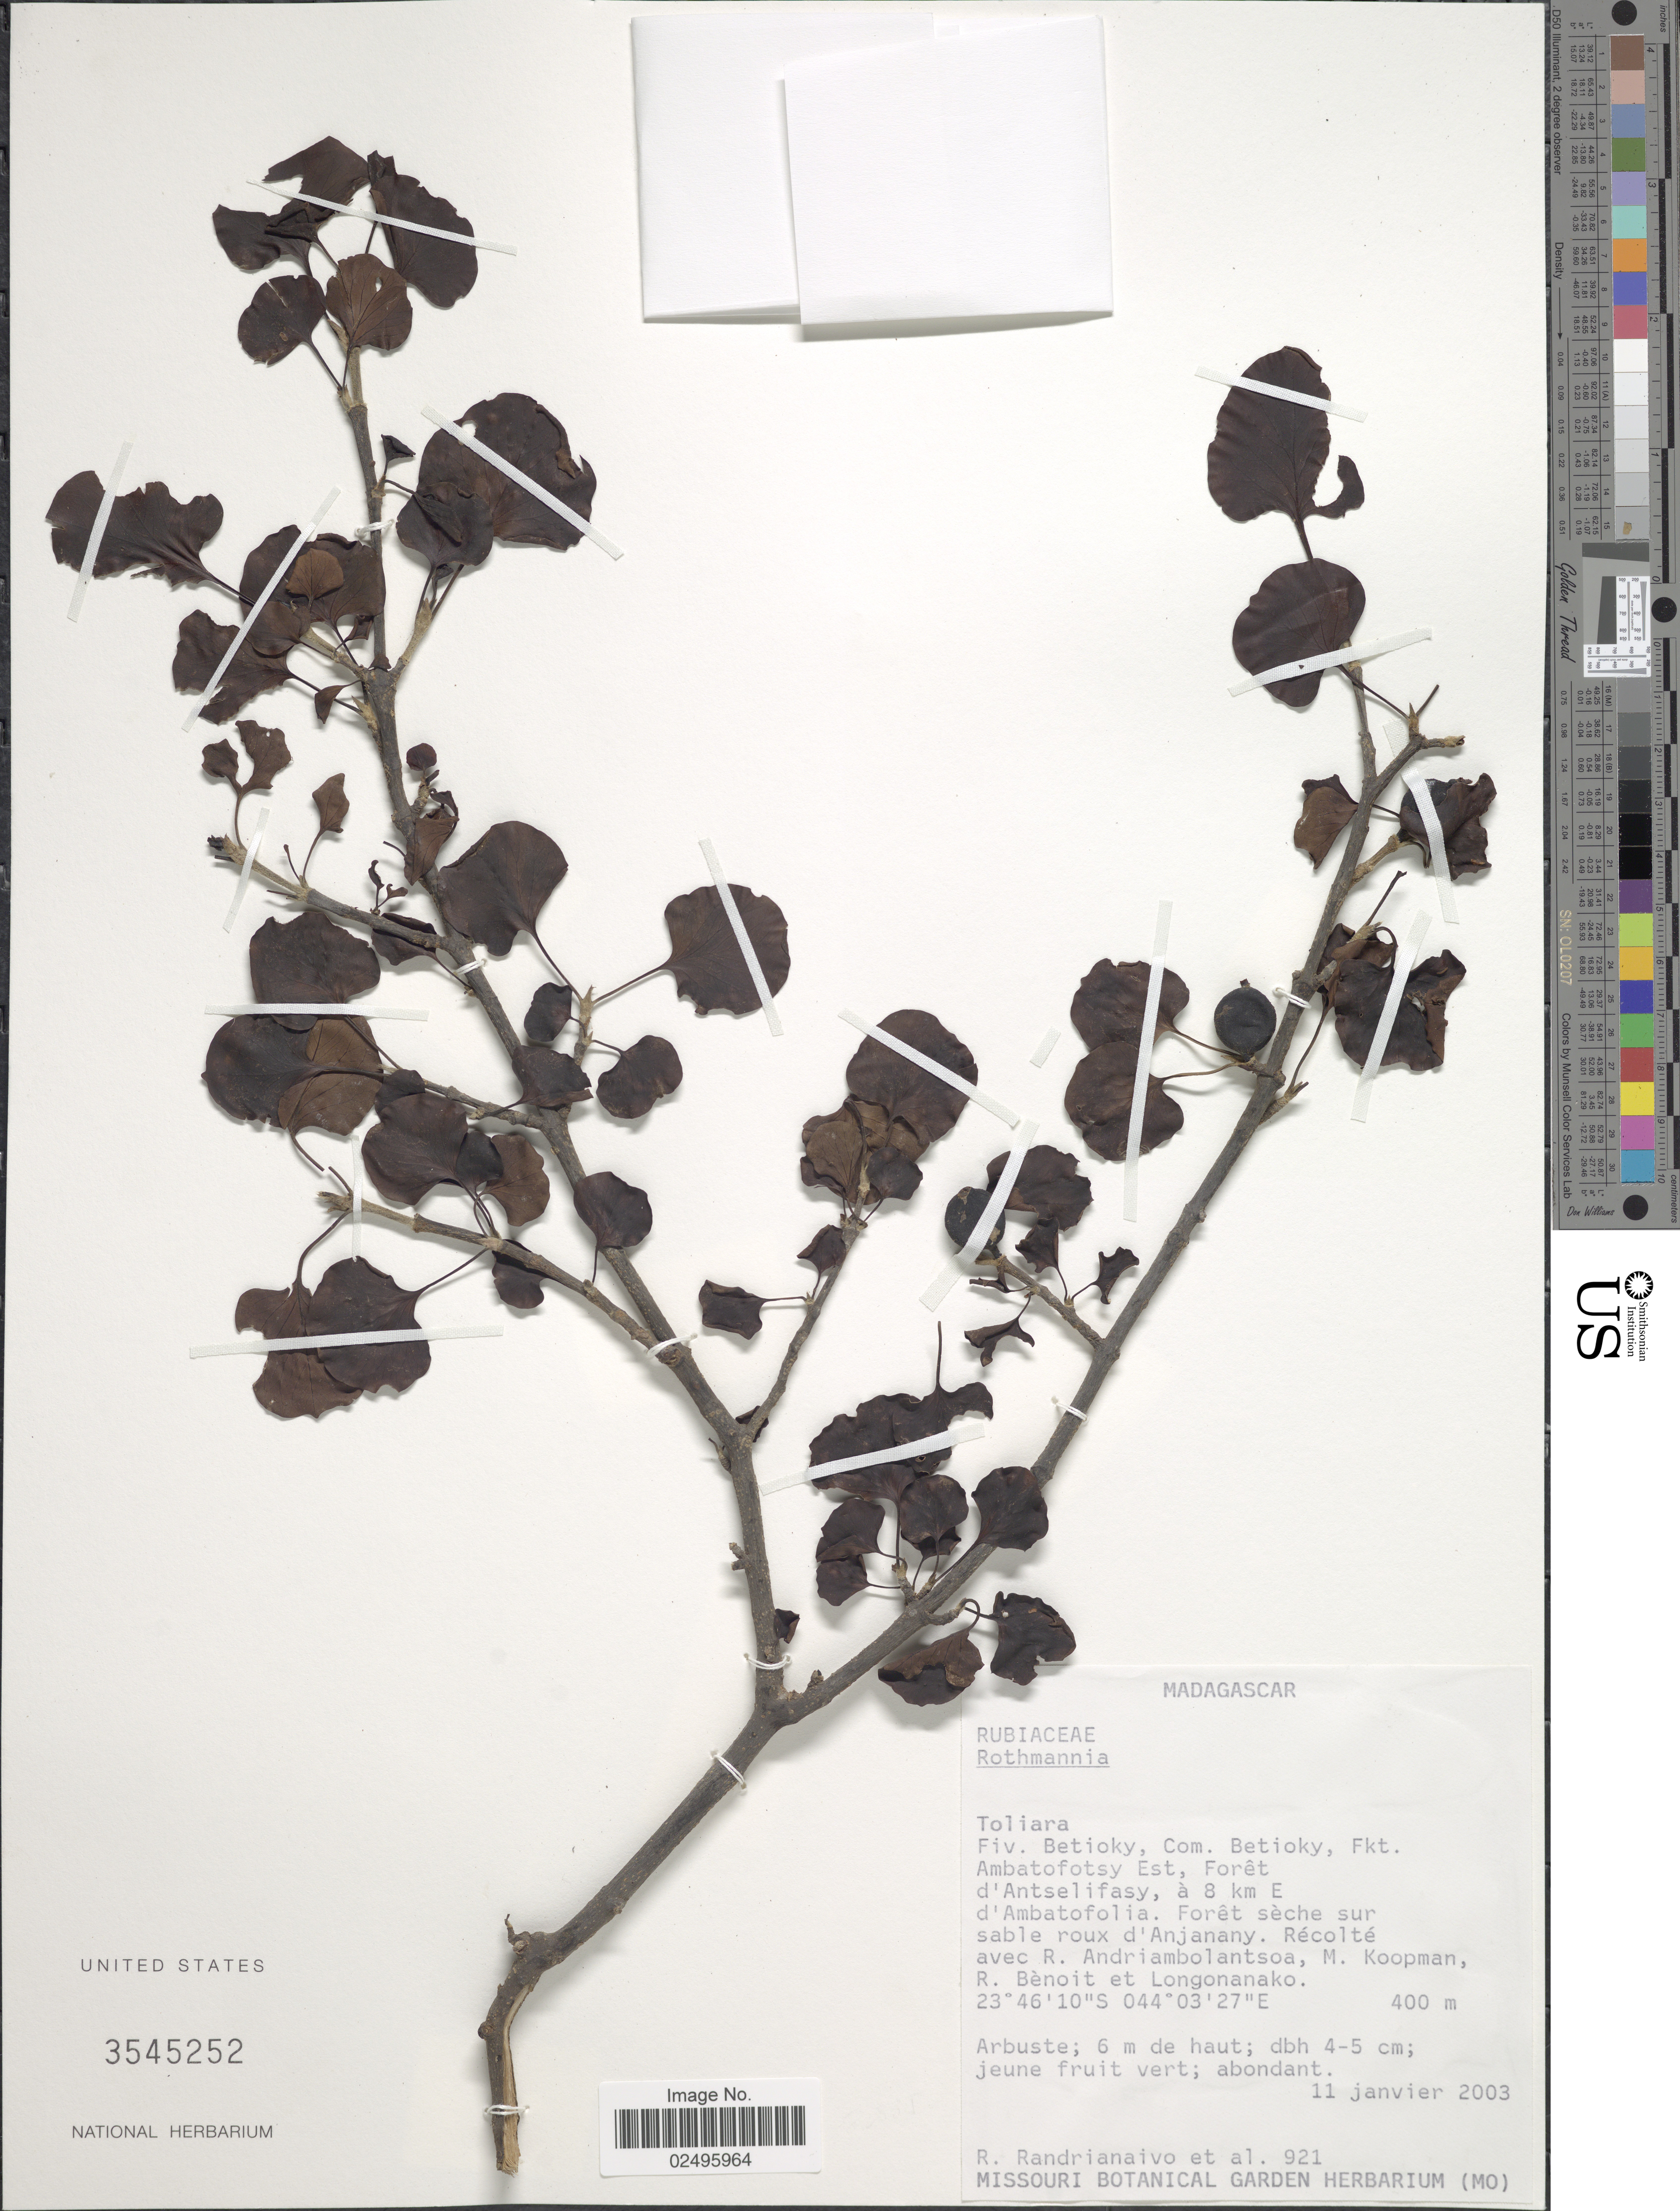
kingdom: Plantae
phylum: Tracheophyta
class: Magnoliopsida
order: Gentianales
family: Rubiaceae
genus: Rothmannia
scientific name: Rothmannia sp.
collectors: R. Randrianaivo & et al.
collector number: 921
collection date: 2003-01-11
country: Madagascar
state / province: Atsimo-Andrefana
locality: Fiv. Betioky, Com. Betioky, Fkt. Ambatofotsy Est, DForet d'Antselifasy, a 8 km E d'Ambatofolia. Foret secge sur sable roux d'Anjanany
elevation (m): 400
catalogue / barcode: US 3545252